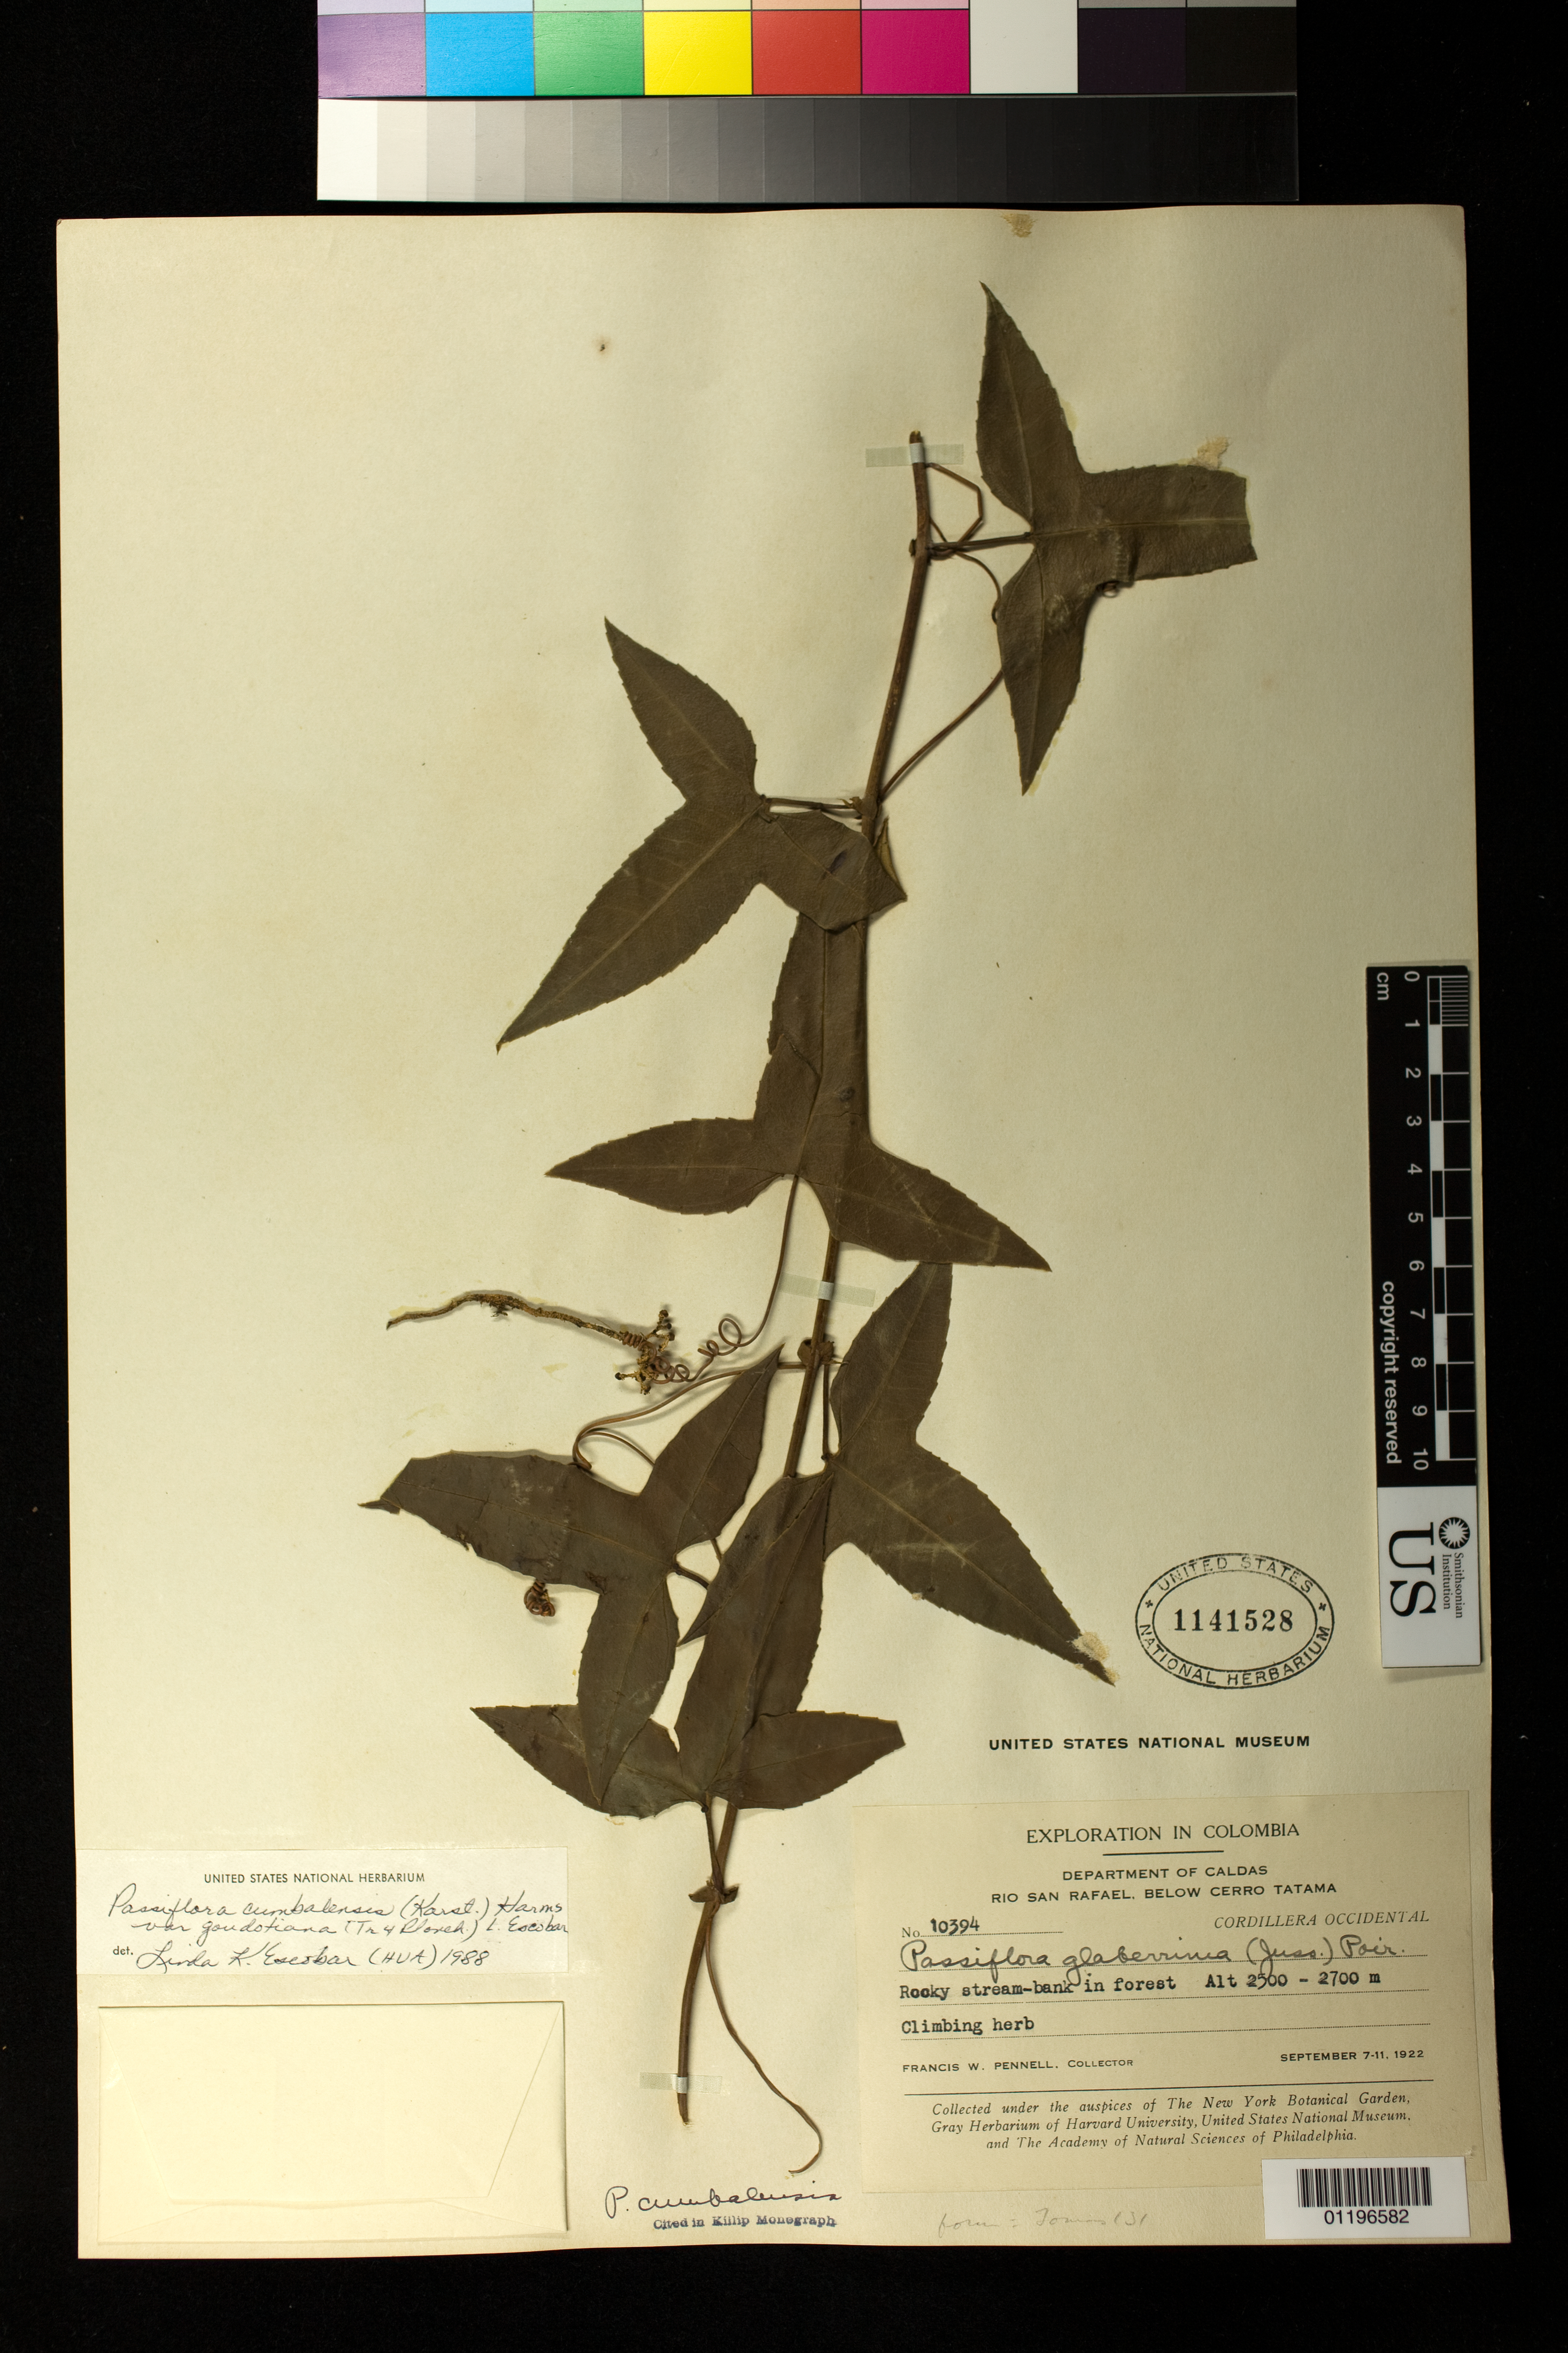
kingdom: Plantae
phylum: Tracheophyta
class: Magnoliopsida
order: Malpighiales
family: Passifloraceae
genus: Passiflora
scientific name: Passiflora cumbalensis var. goudotiana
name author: (Triana & Planch.) L.K. Escobar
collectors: F. W. Pennell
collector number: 10394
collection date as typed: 07 Sep 1922 to 11 Sep 1922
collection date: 1922-09-07/1922-09-11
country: Colombia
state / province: Caldas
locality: Department of Caldas: Rio San Rafael, Below Cerro Tatama, rocky stream-bank in forest. Cordillera Occidental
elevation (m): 2500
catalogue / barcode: US 1141528